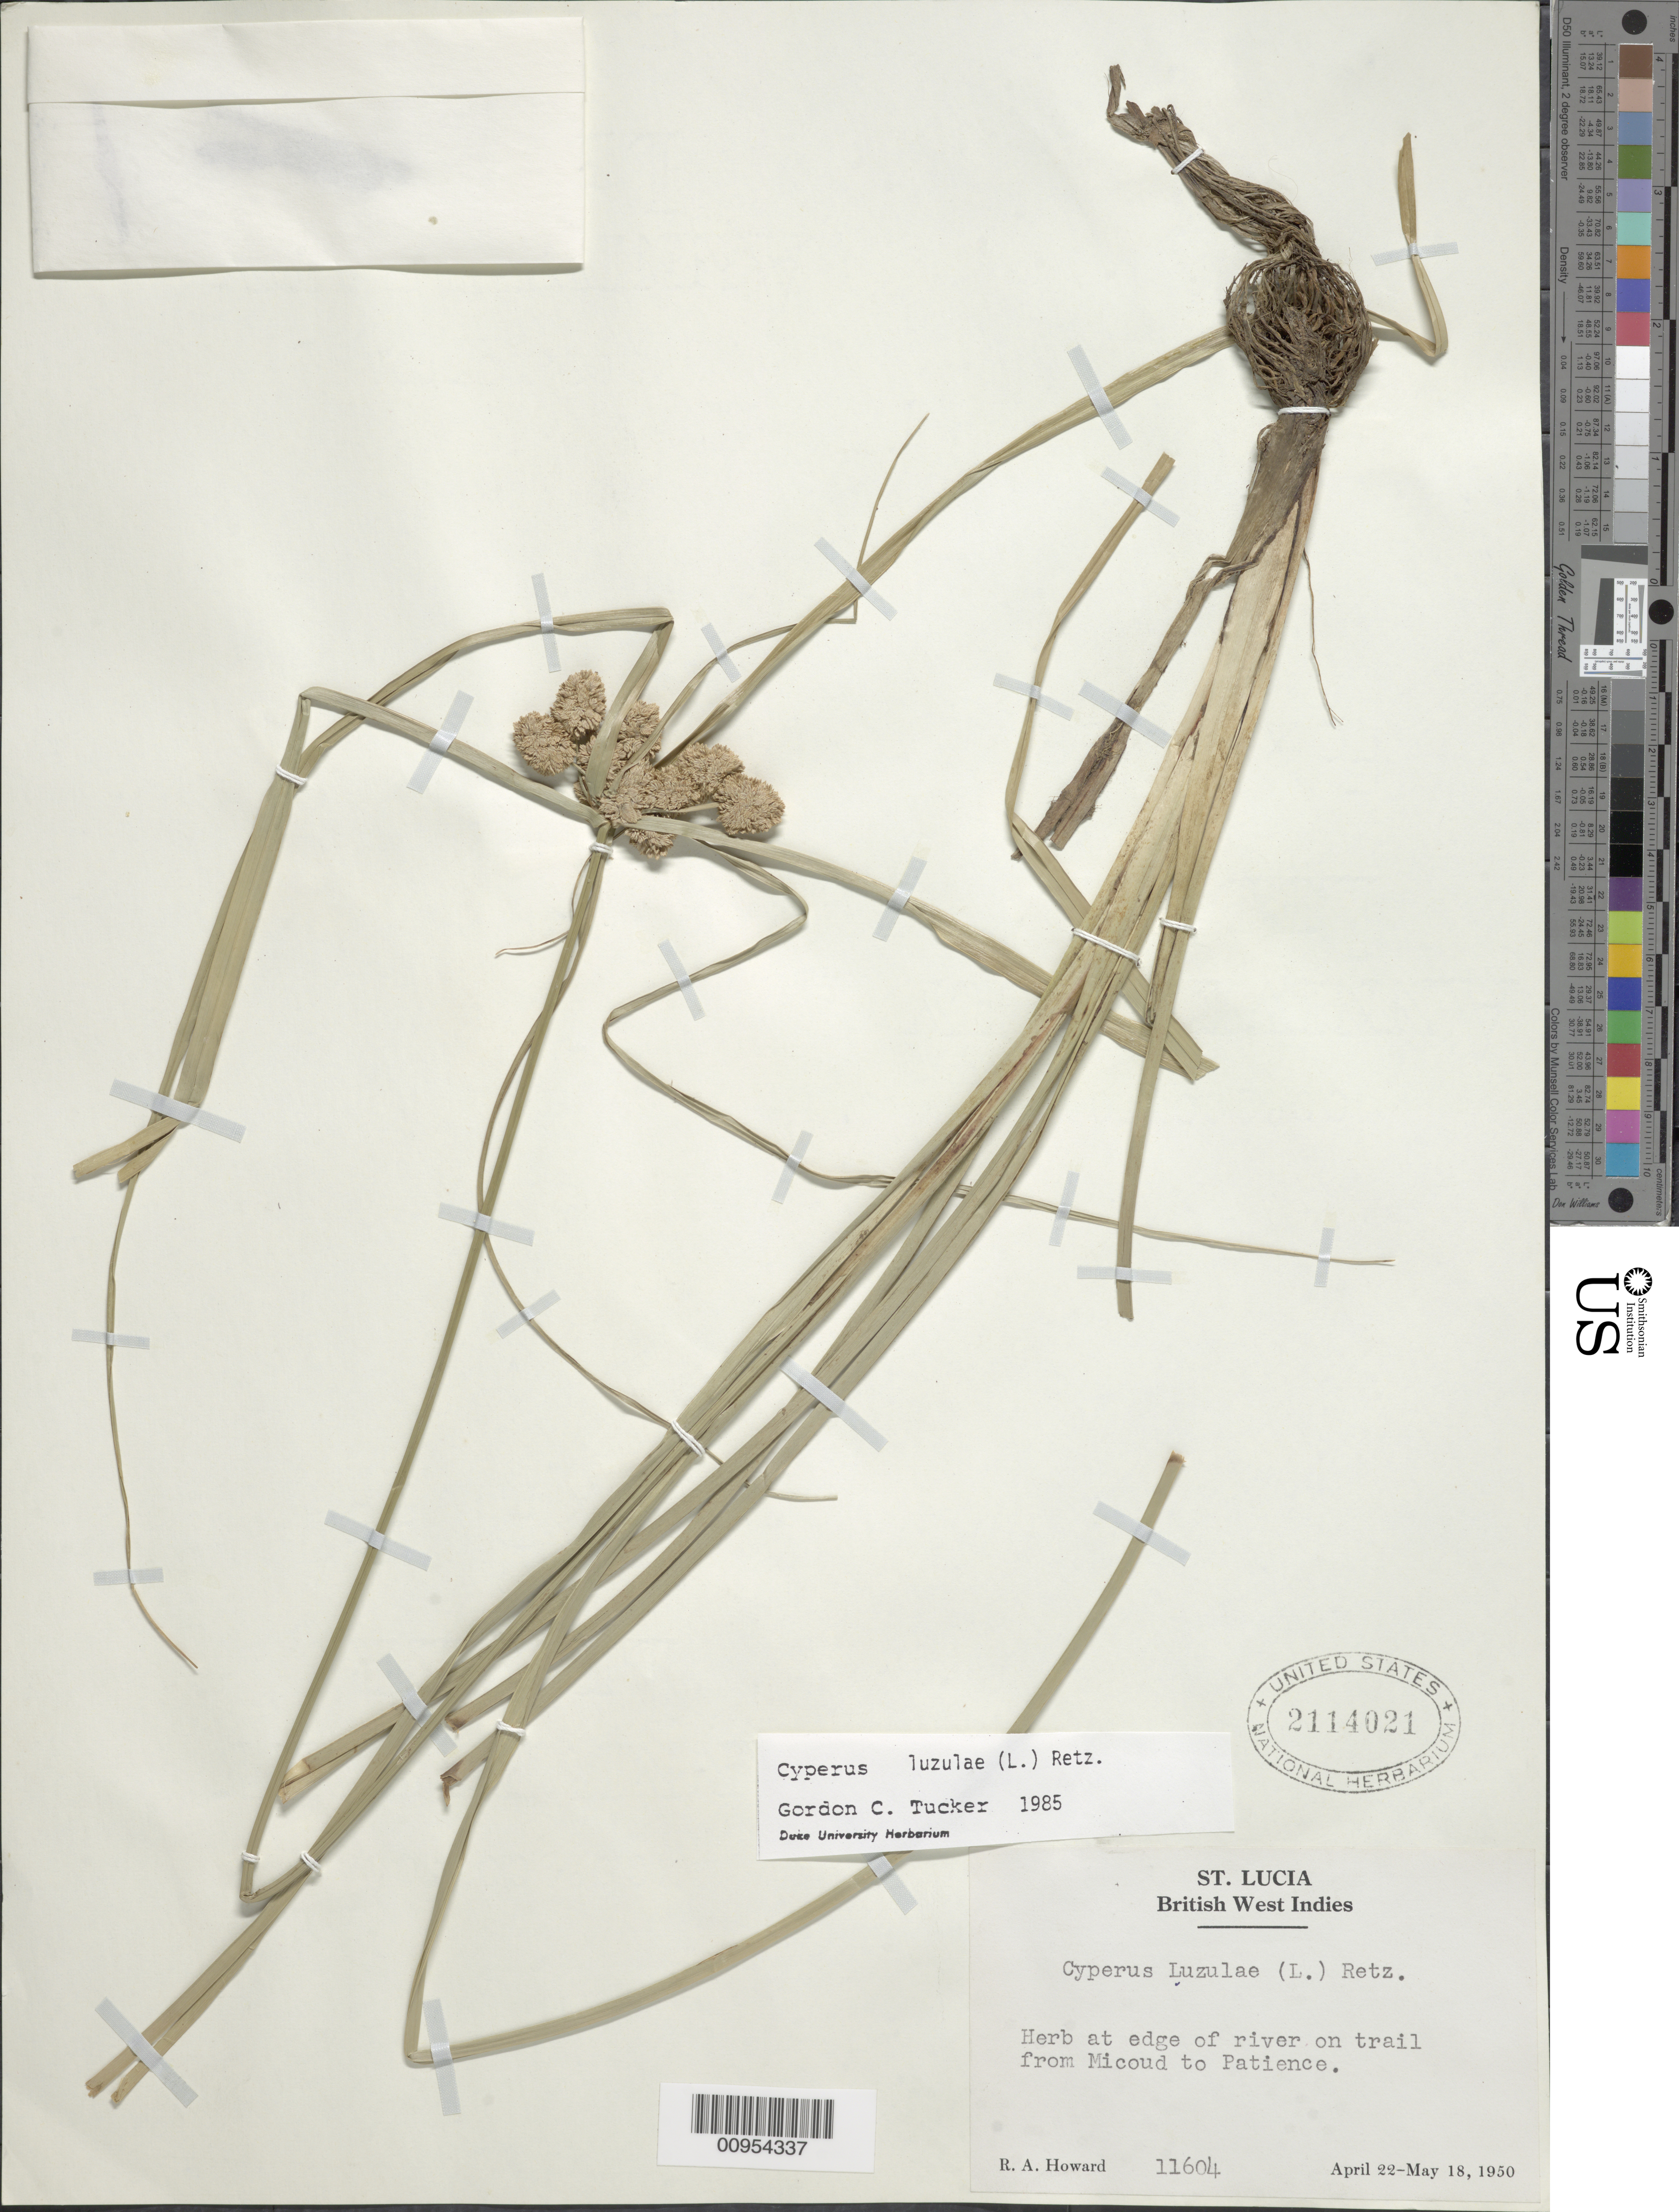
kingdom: Plantae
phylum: Tracheophyta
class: Liliopsida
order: Poales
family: Cyperaceae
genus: Cyperus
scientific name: Cyperus luzulae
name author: (L.) Rottb. ex Retz.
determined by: Tucker, G. C.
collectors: R. A. Howard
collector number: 11604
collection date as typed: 22 Apr 1950 to 18 May 1950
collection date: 1950-04-22/1950-05-18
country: St. Lucia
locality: At edge of river on trail from Micoud to Patience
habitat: At edge of river on trail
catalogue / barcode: US 2114021